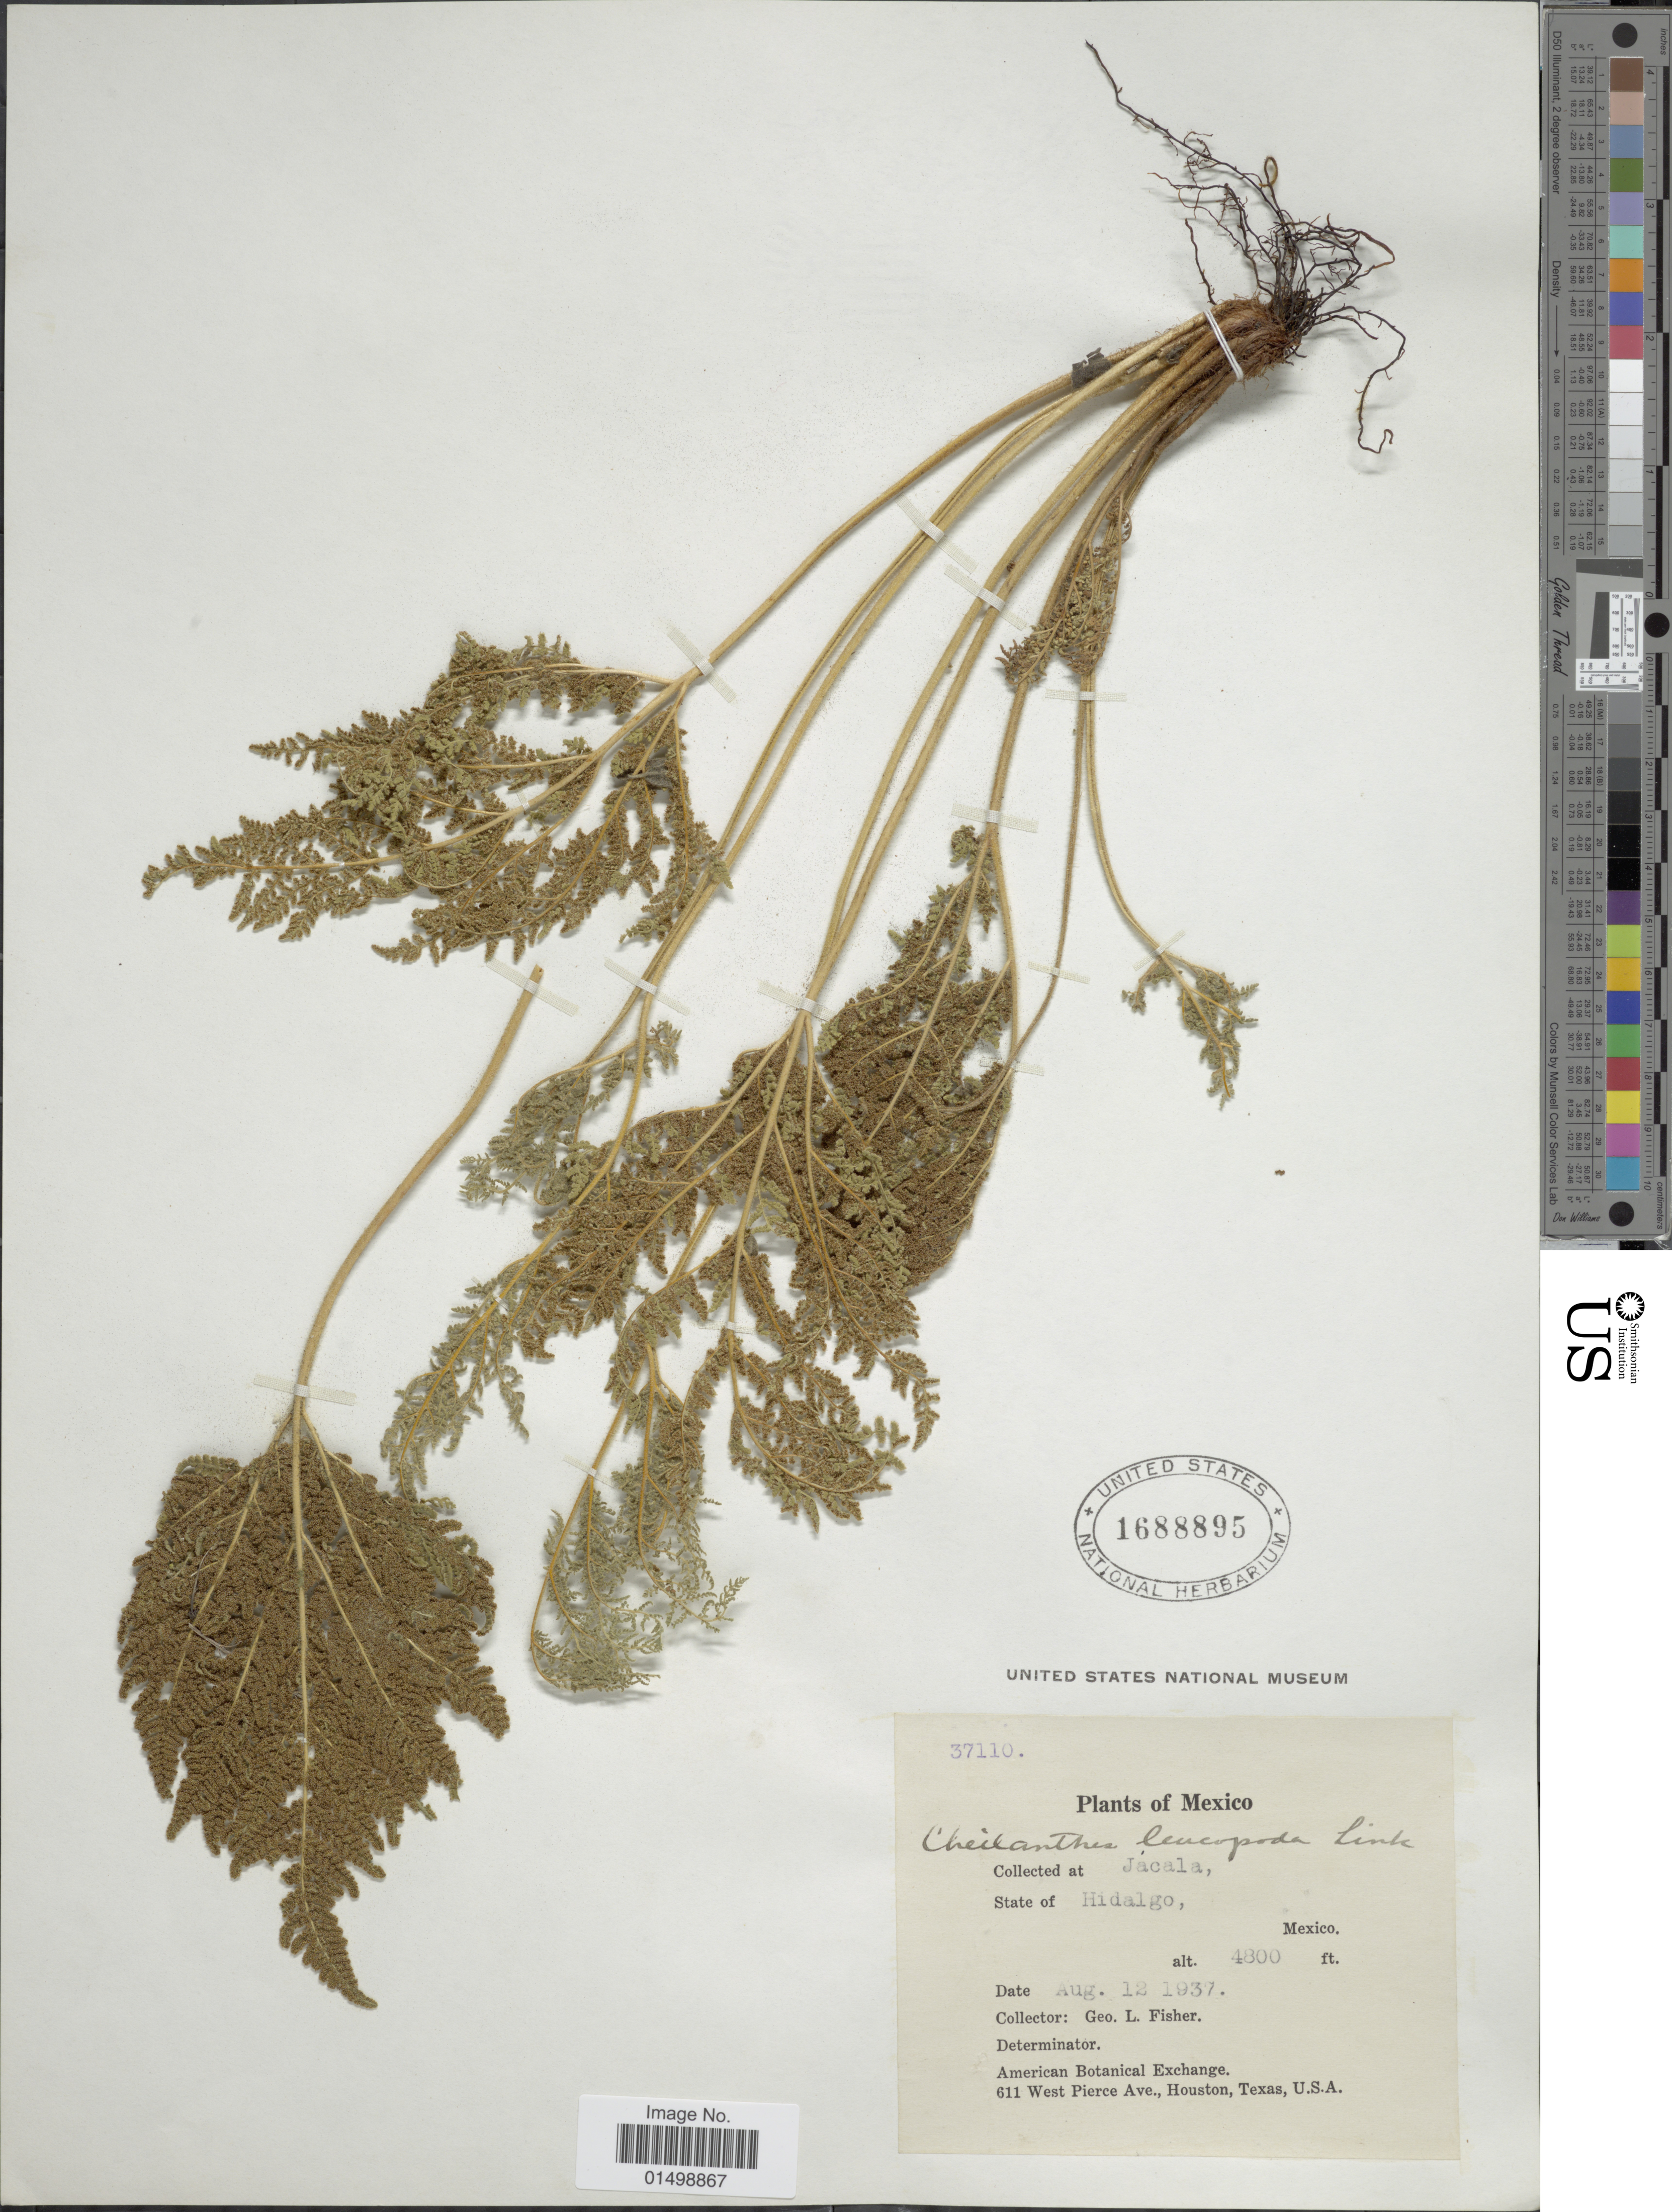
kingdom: Plantae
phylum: Tracheophyta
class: Polypodiopsida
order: Polypodiales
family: Pteridaceae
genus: Cheilanthes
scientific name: Cheilanthes leucopoda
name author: Link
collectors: G. L. Fisher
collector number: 37110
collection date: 1937-08-12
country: Mexico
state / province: Hidalgo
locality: Jacala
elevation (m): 1463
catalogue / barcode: US 1688895